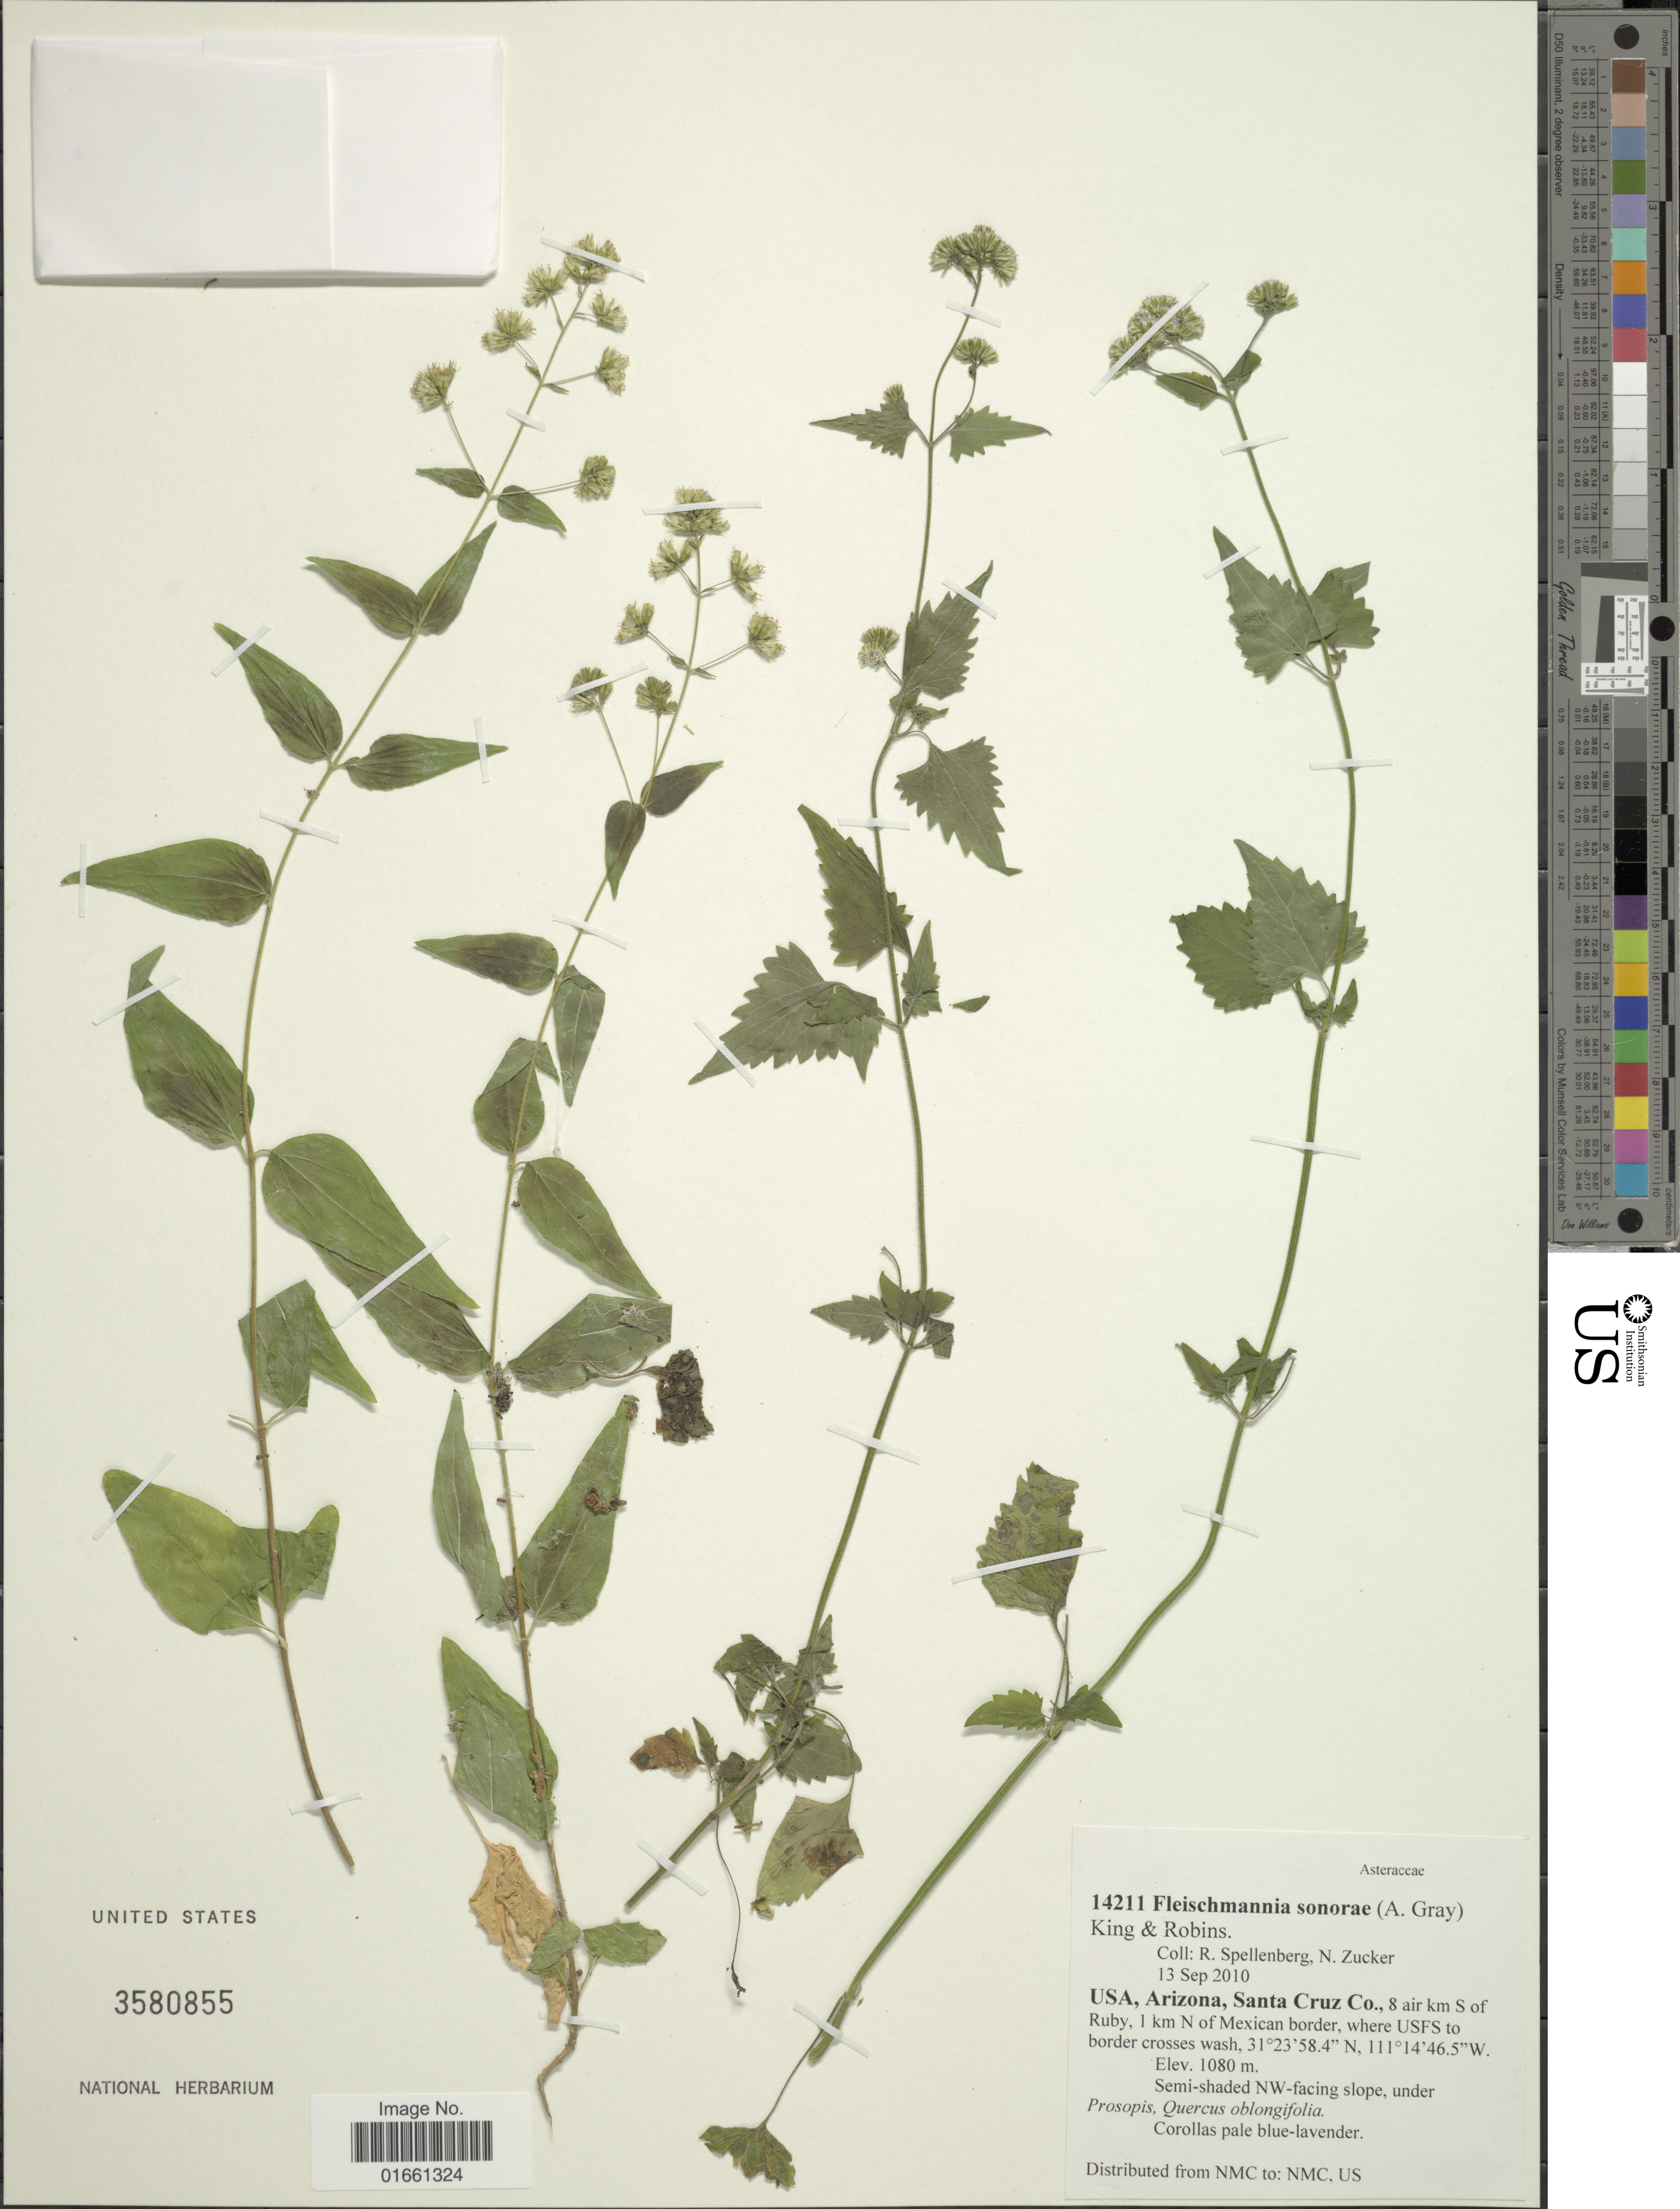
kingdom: Plantae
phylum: Tracheophyta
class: Magnoliopsida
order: Asterales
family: Asteraceae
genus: Fleischmannia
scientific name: Fleischmannia sonorae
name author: (A. Gray) R.M. King & H. Rob.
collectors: R. Spellenberg & N. Zucker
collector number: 14211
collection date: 2010-09-13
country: United States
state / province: Arizona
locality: Santa Cruz Co. 8 km S of Ruby, 1 km N of Mexican border, where USFS to border crosses wash.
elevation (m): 1080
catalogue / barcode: US 3580855